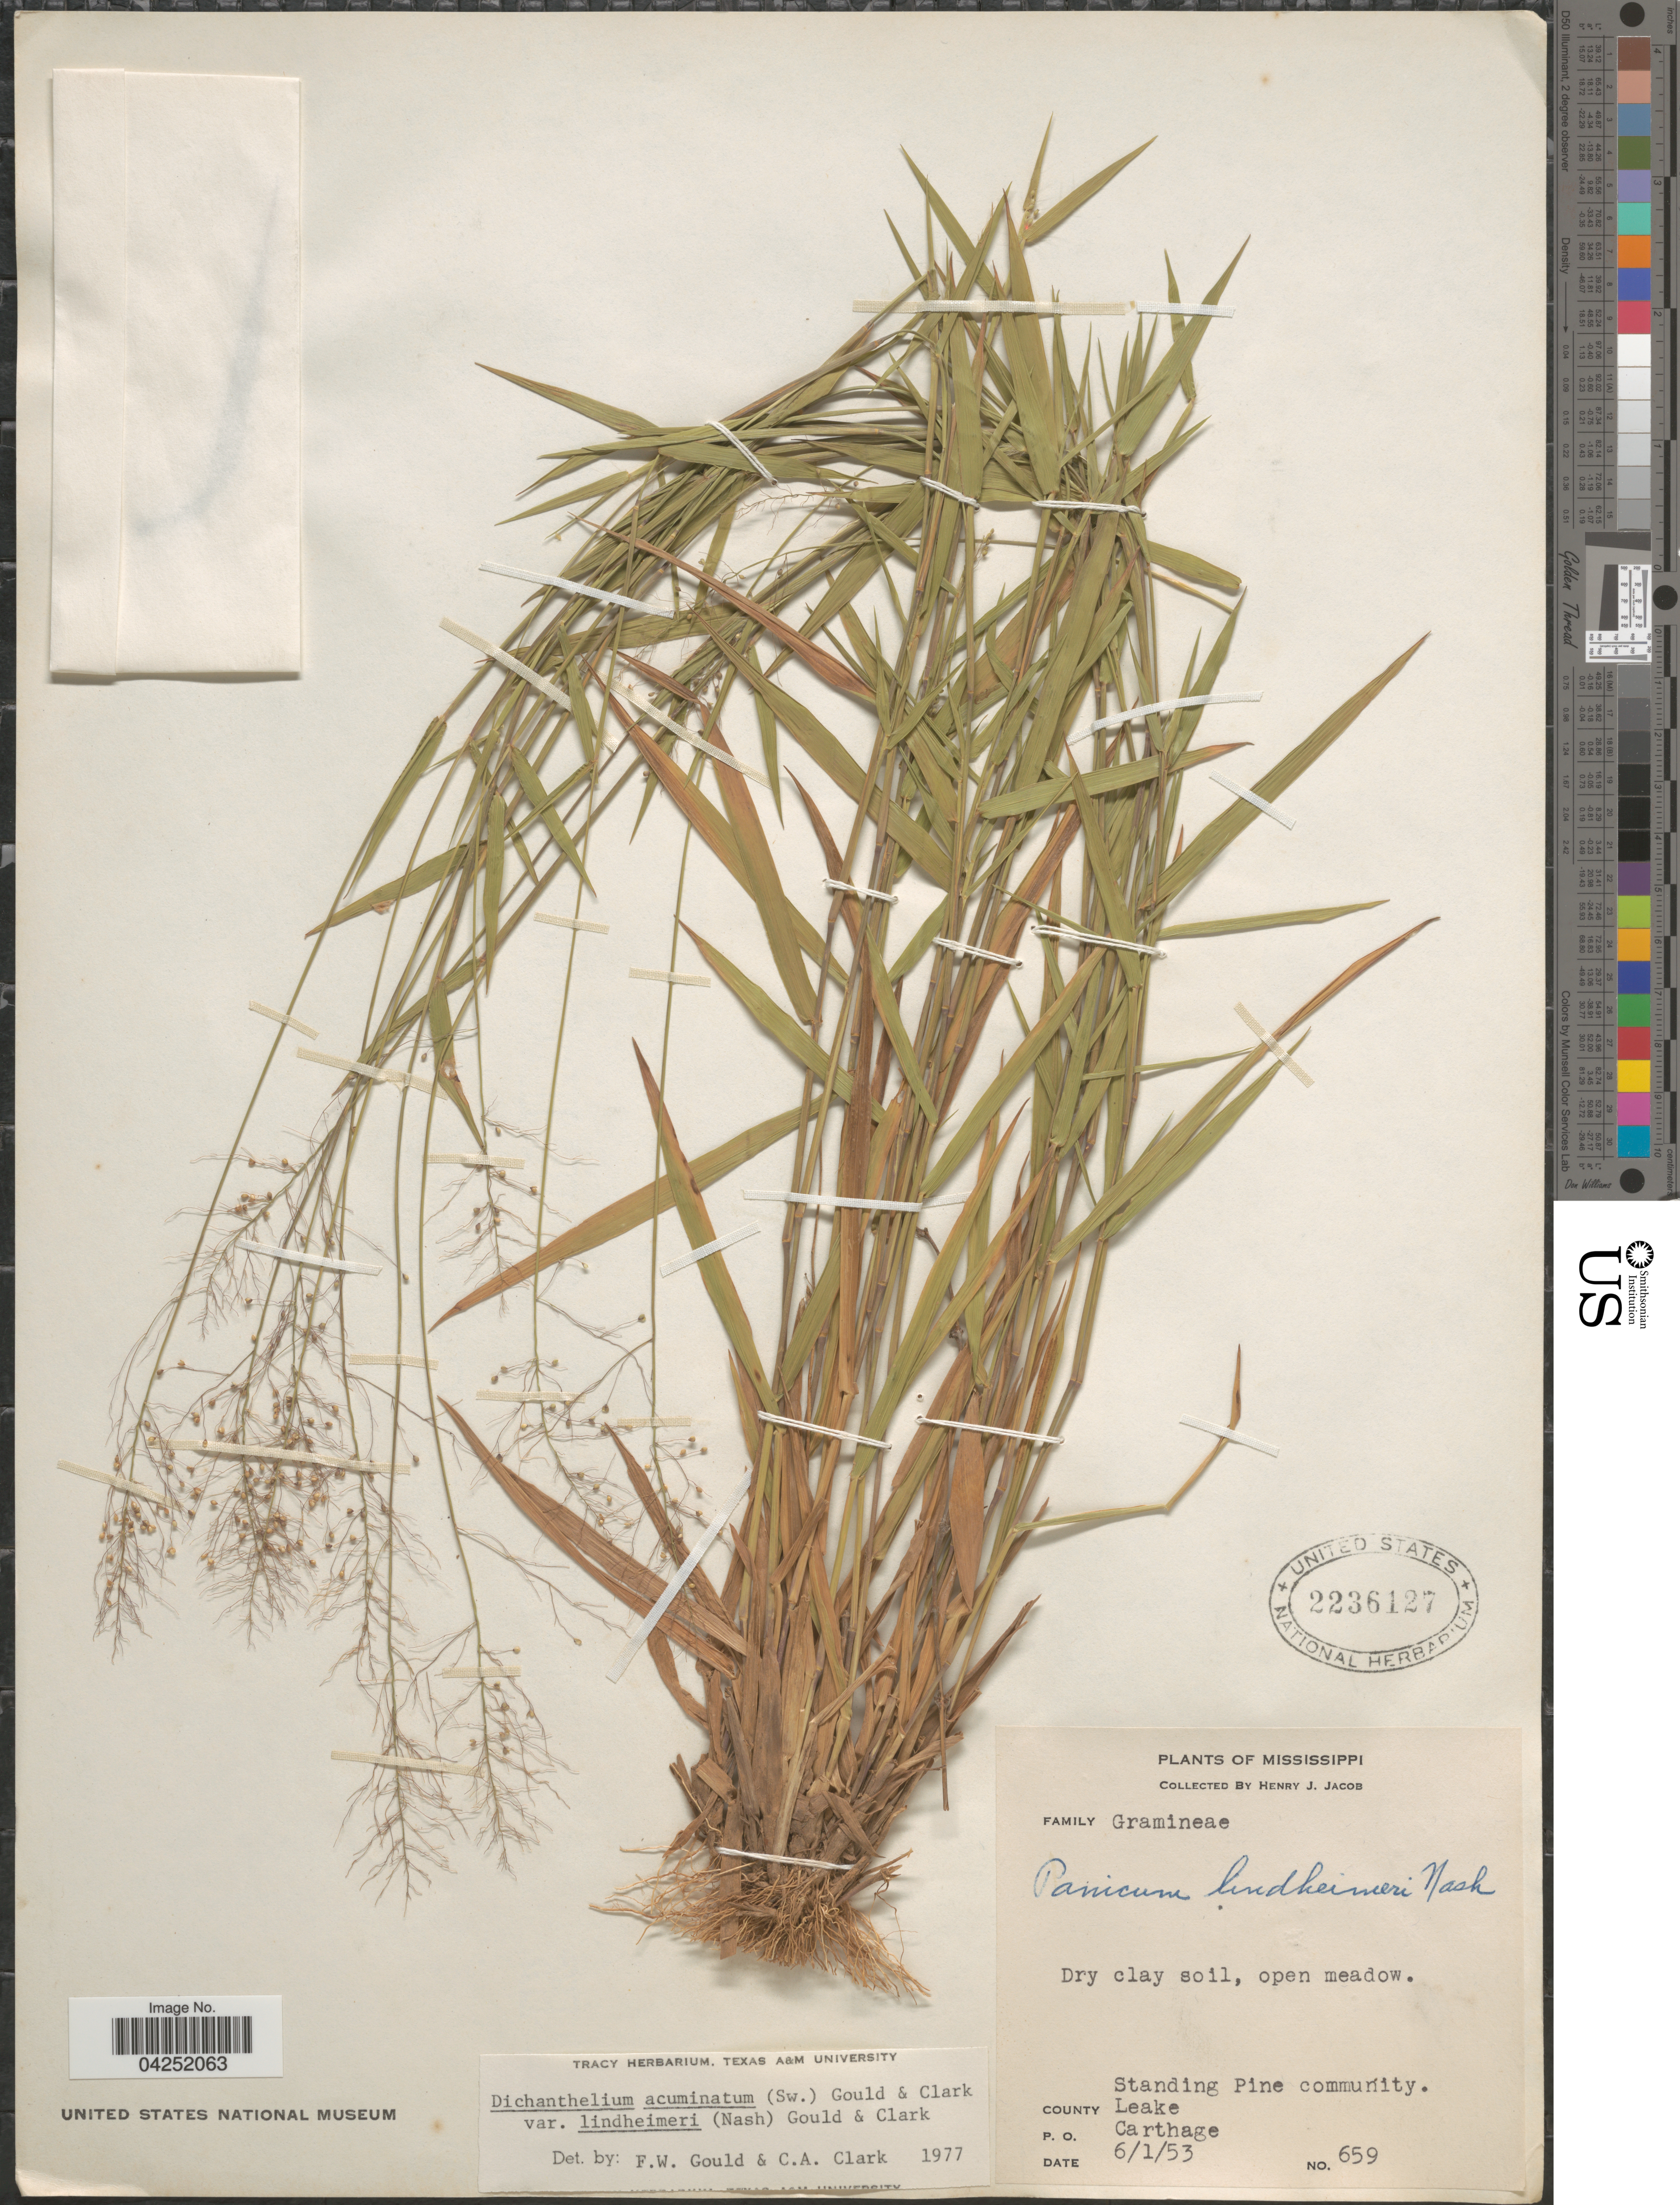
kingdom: Plantae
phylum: Tracheophyta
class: Liliopsida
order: Poales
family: Poaceae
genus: Dichanthelium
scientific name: Dichanthelium acuminatum var. lindheimeri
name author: (Nash) Gould & C.A. Clark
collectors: H. Jacob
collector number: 659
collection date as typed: Transcribed d/m/y: 1/6/53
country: United States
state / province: Mississippi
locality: Dry clay soil, open meadow. Standing Pine community. County Leake. P. O. Carthage.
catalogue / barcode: US 2236127